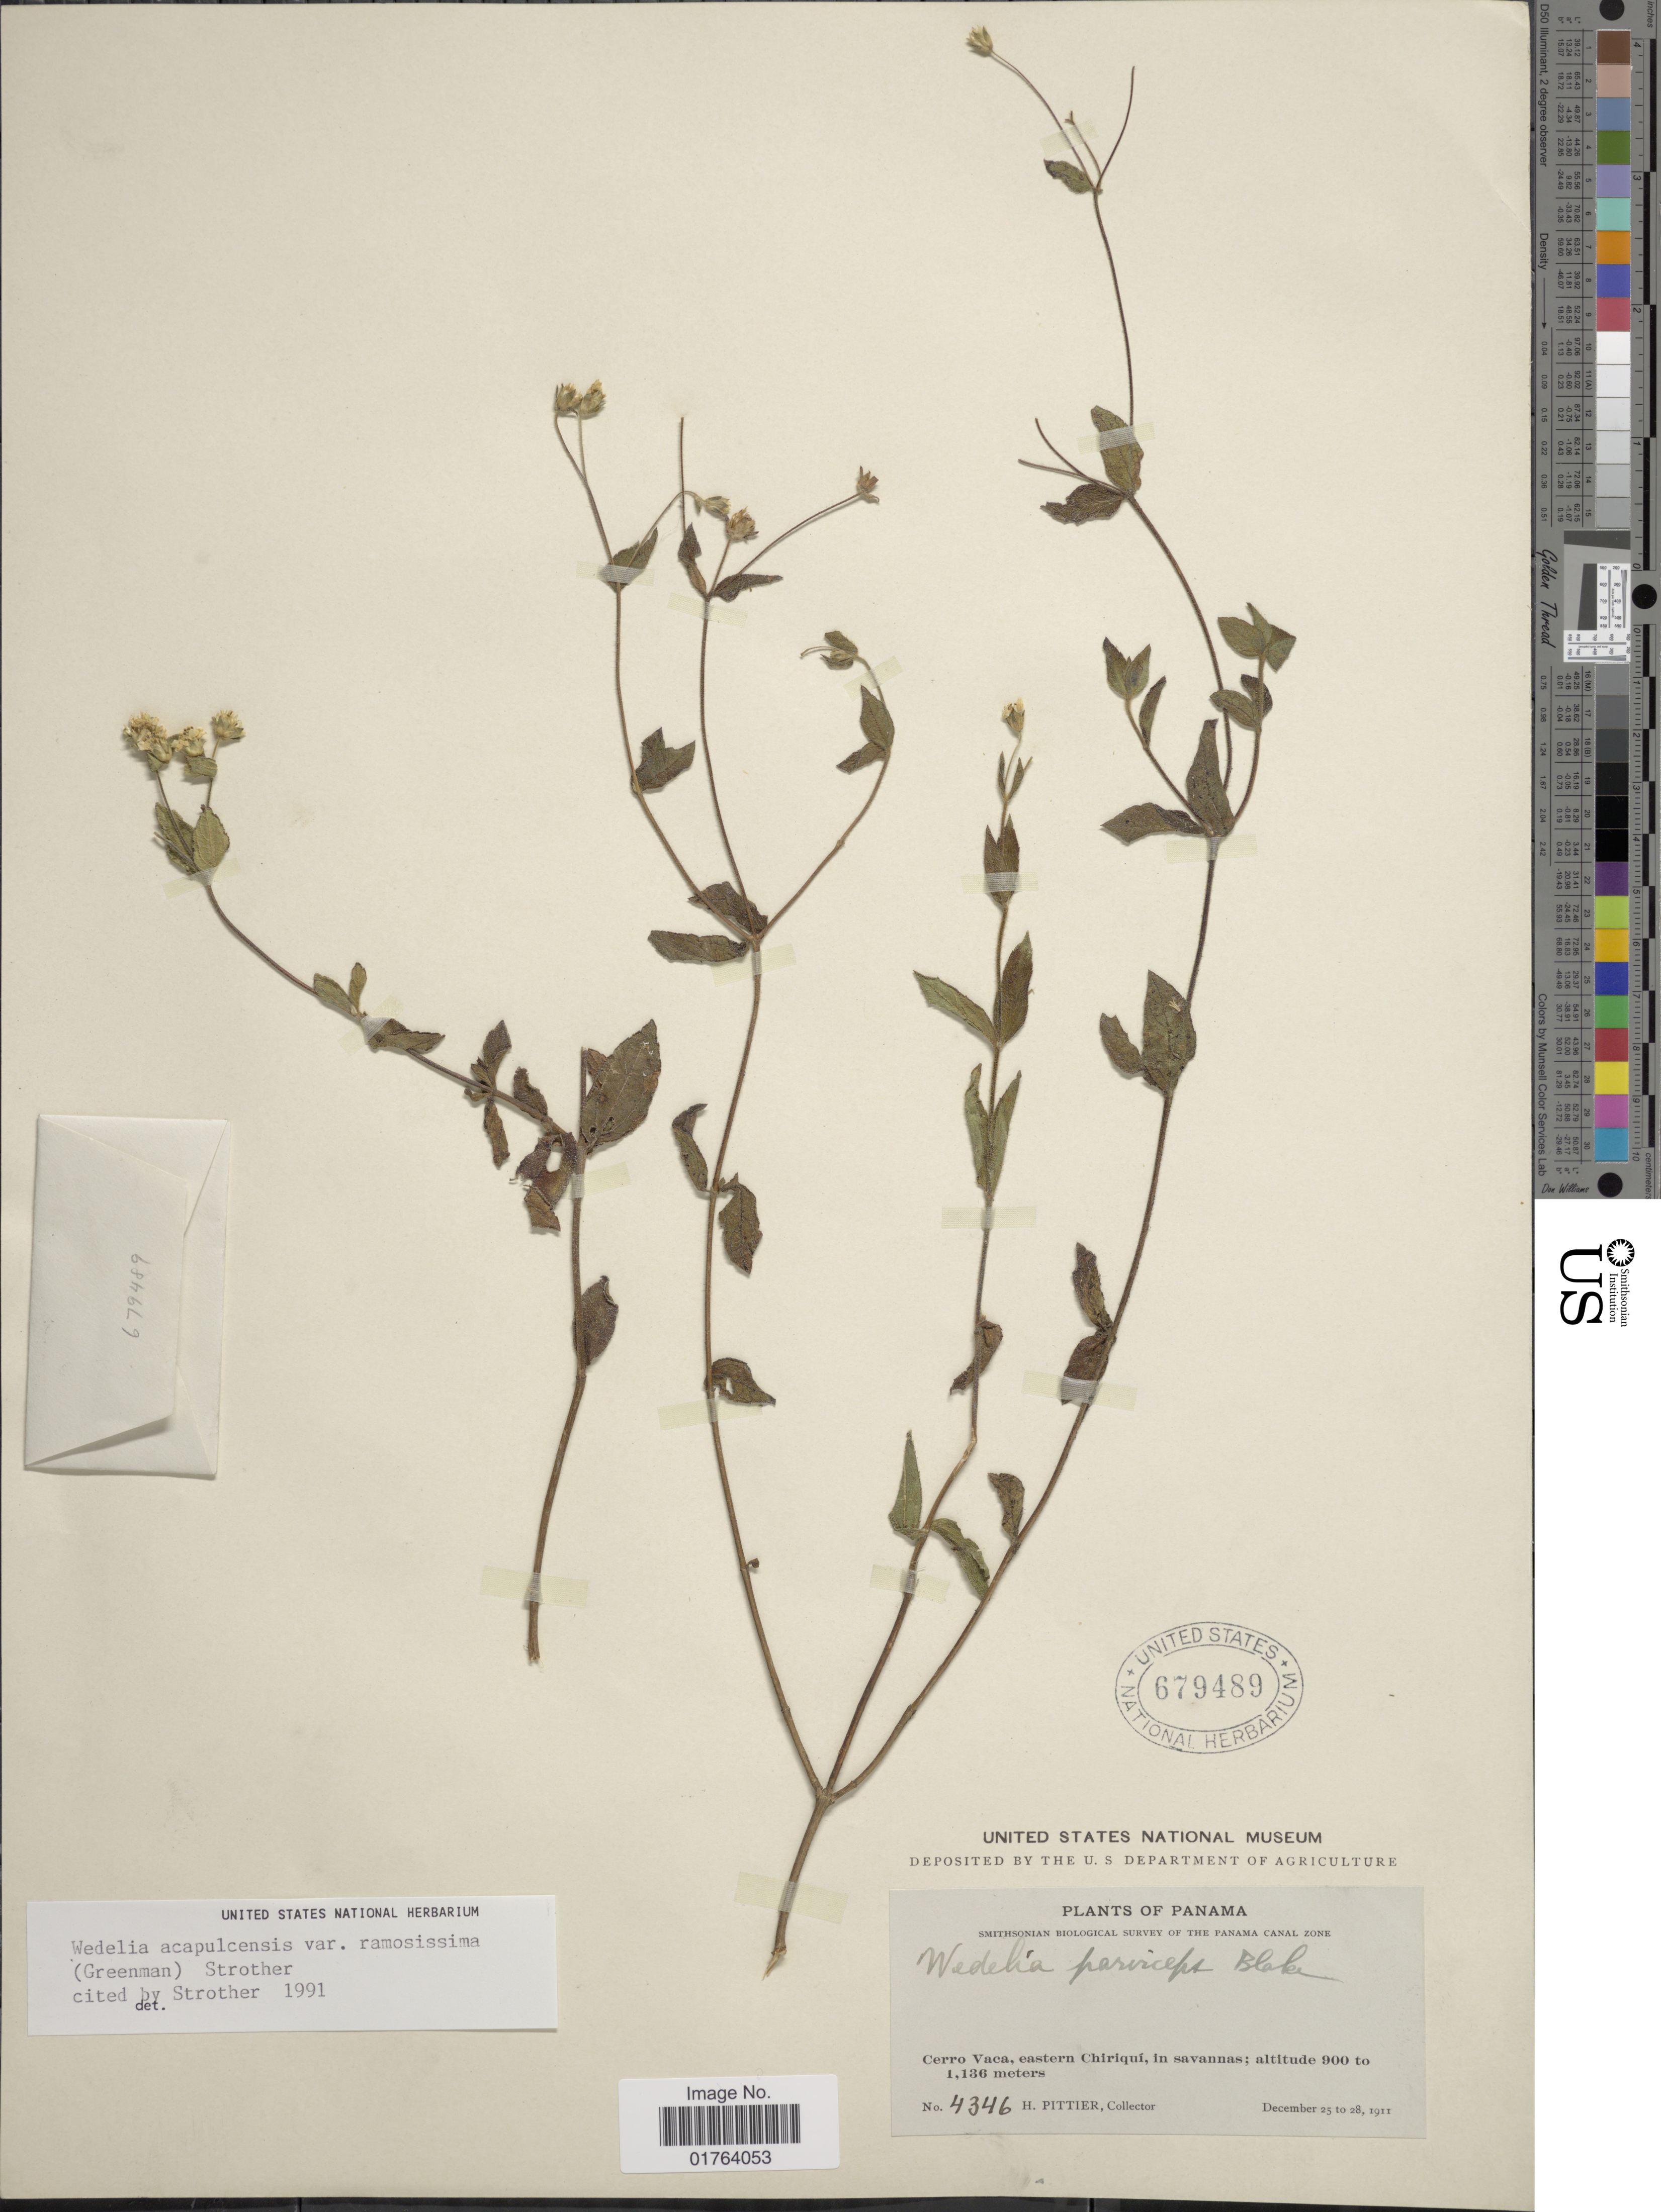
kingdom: Plantae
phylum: Tracheophyta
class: Magnoliopsida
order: Asterales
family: Asteraceae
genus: Wedelia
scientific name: Wedelia acapulcensis var. ramosissima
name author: (Greenm.) Strother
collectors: H. F. Pittier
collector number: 4346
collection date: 1911-12-25/1911-12-28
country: Panama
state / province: Chiriqui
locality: Cerro Vaca, eastern Chiriqui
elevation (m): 900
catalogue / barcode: US 679489